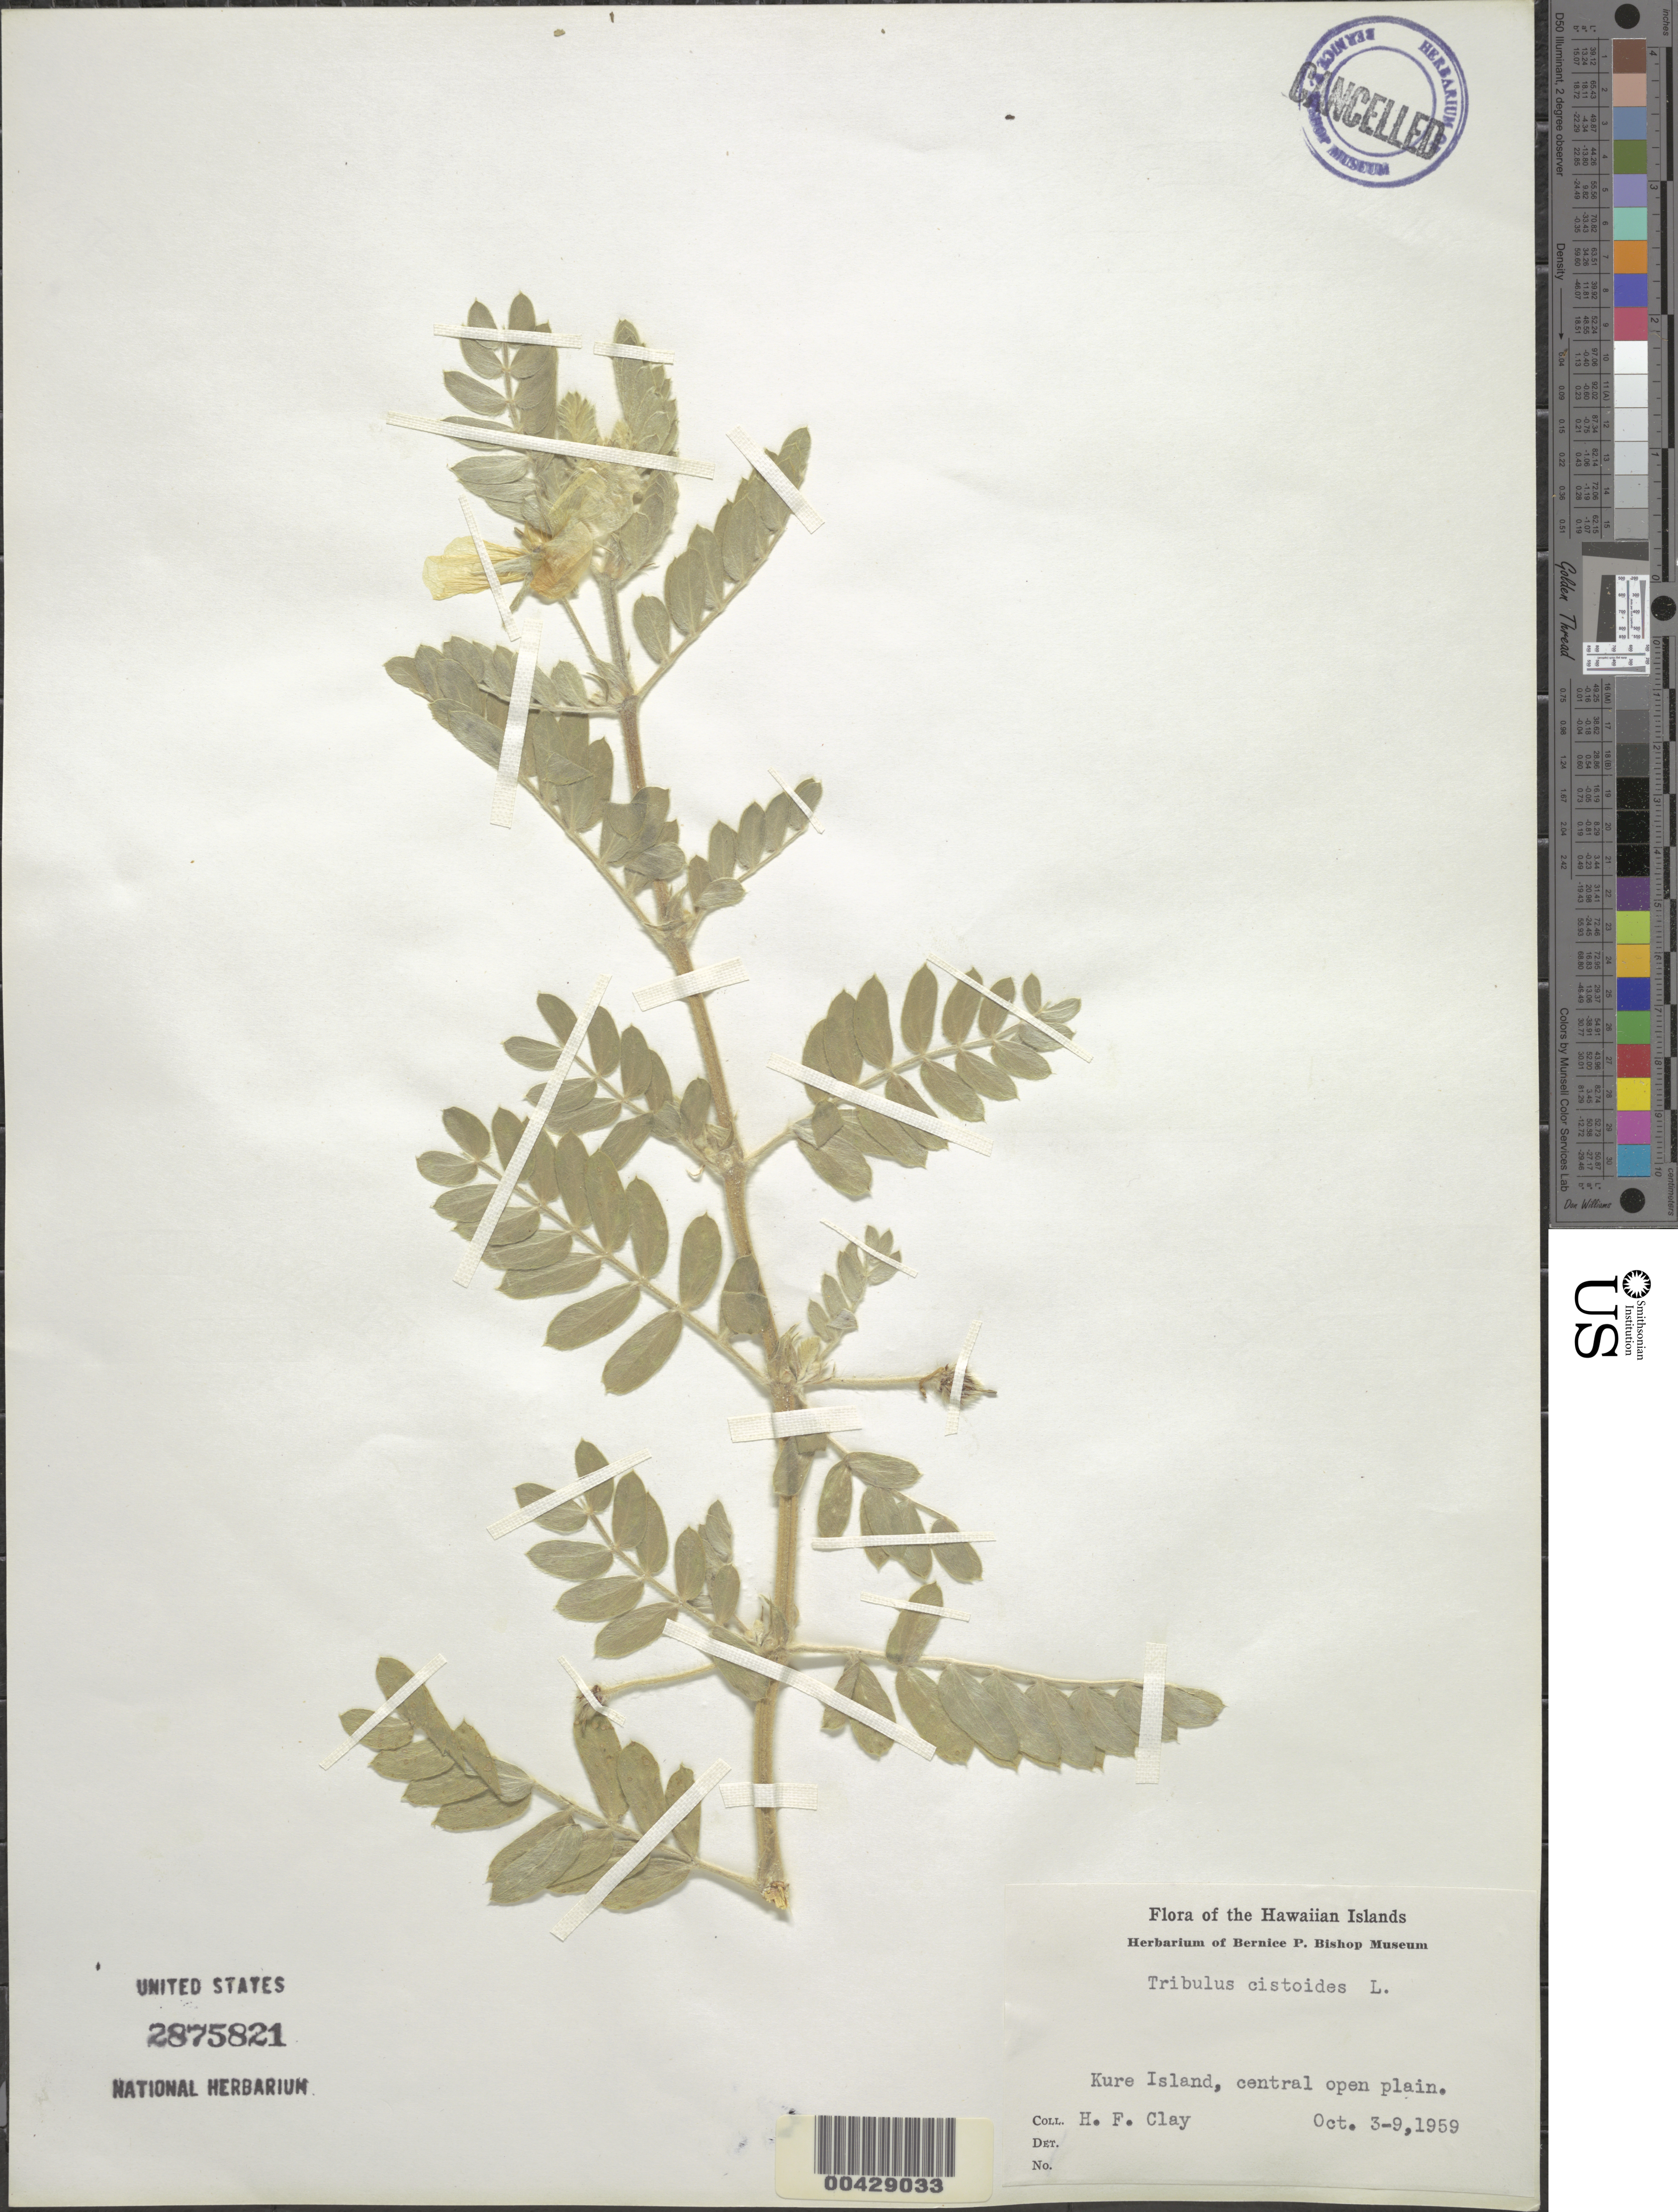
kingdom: Plantae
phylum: Tracheophyta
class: Magnoliopsida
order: Zygophyllales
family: Zygophyllaceae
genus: Tribulus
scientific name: Tribulus cistoides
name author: L.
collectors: H. Clay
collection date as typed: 3 Oct 1959 to 9 Oct 1959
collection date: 1959-10-03/1959-10-09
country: United States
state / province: Hawaii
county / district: Honolulu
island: Kure Atoll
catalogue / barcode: US 2875821